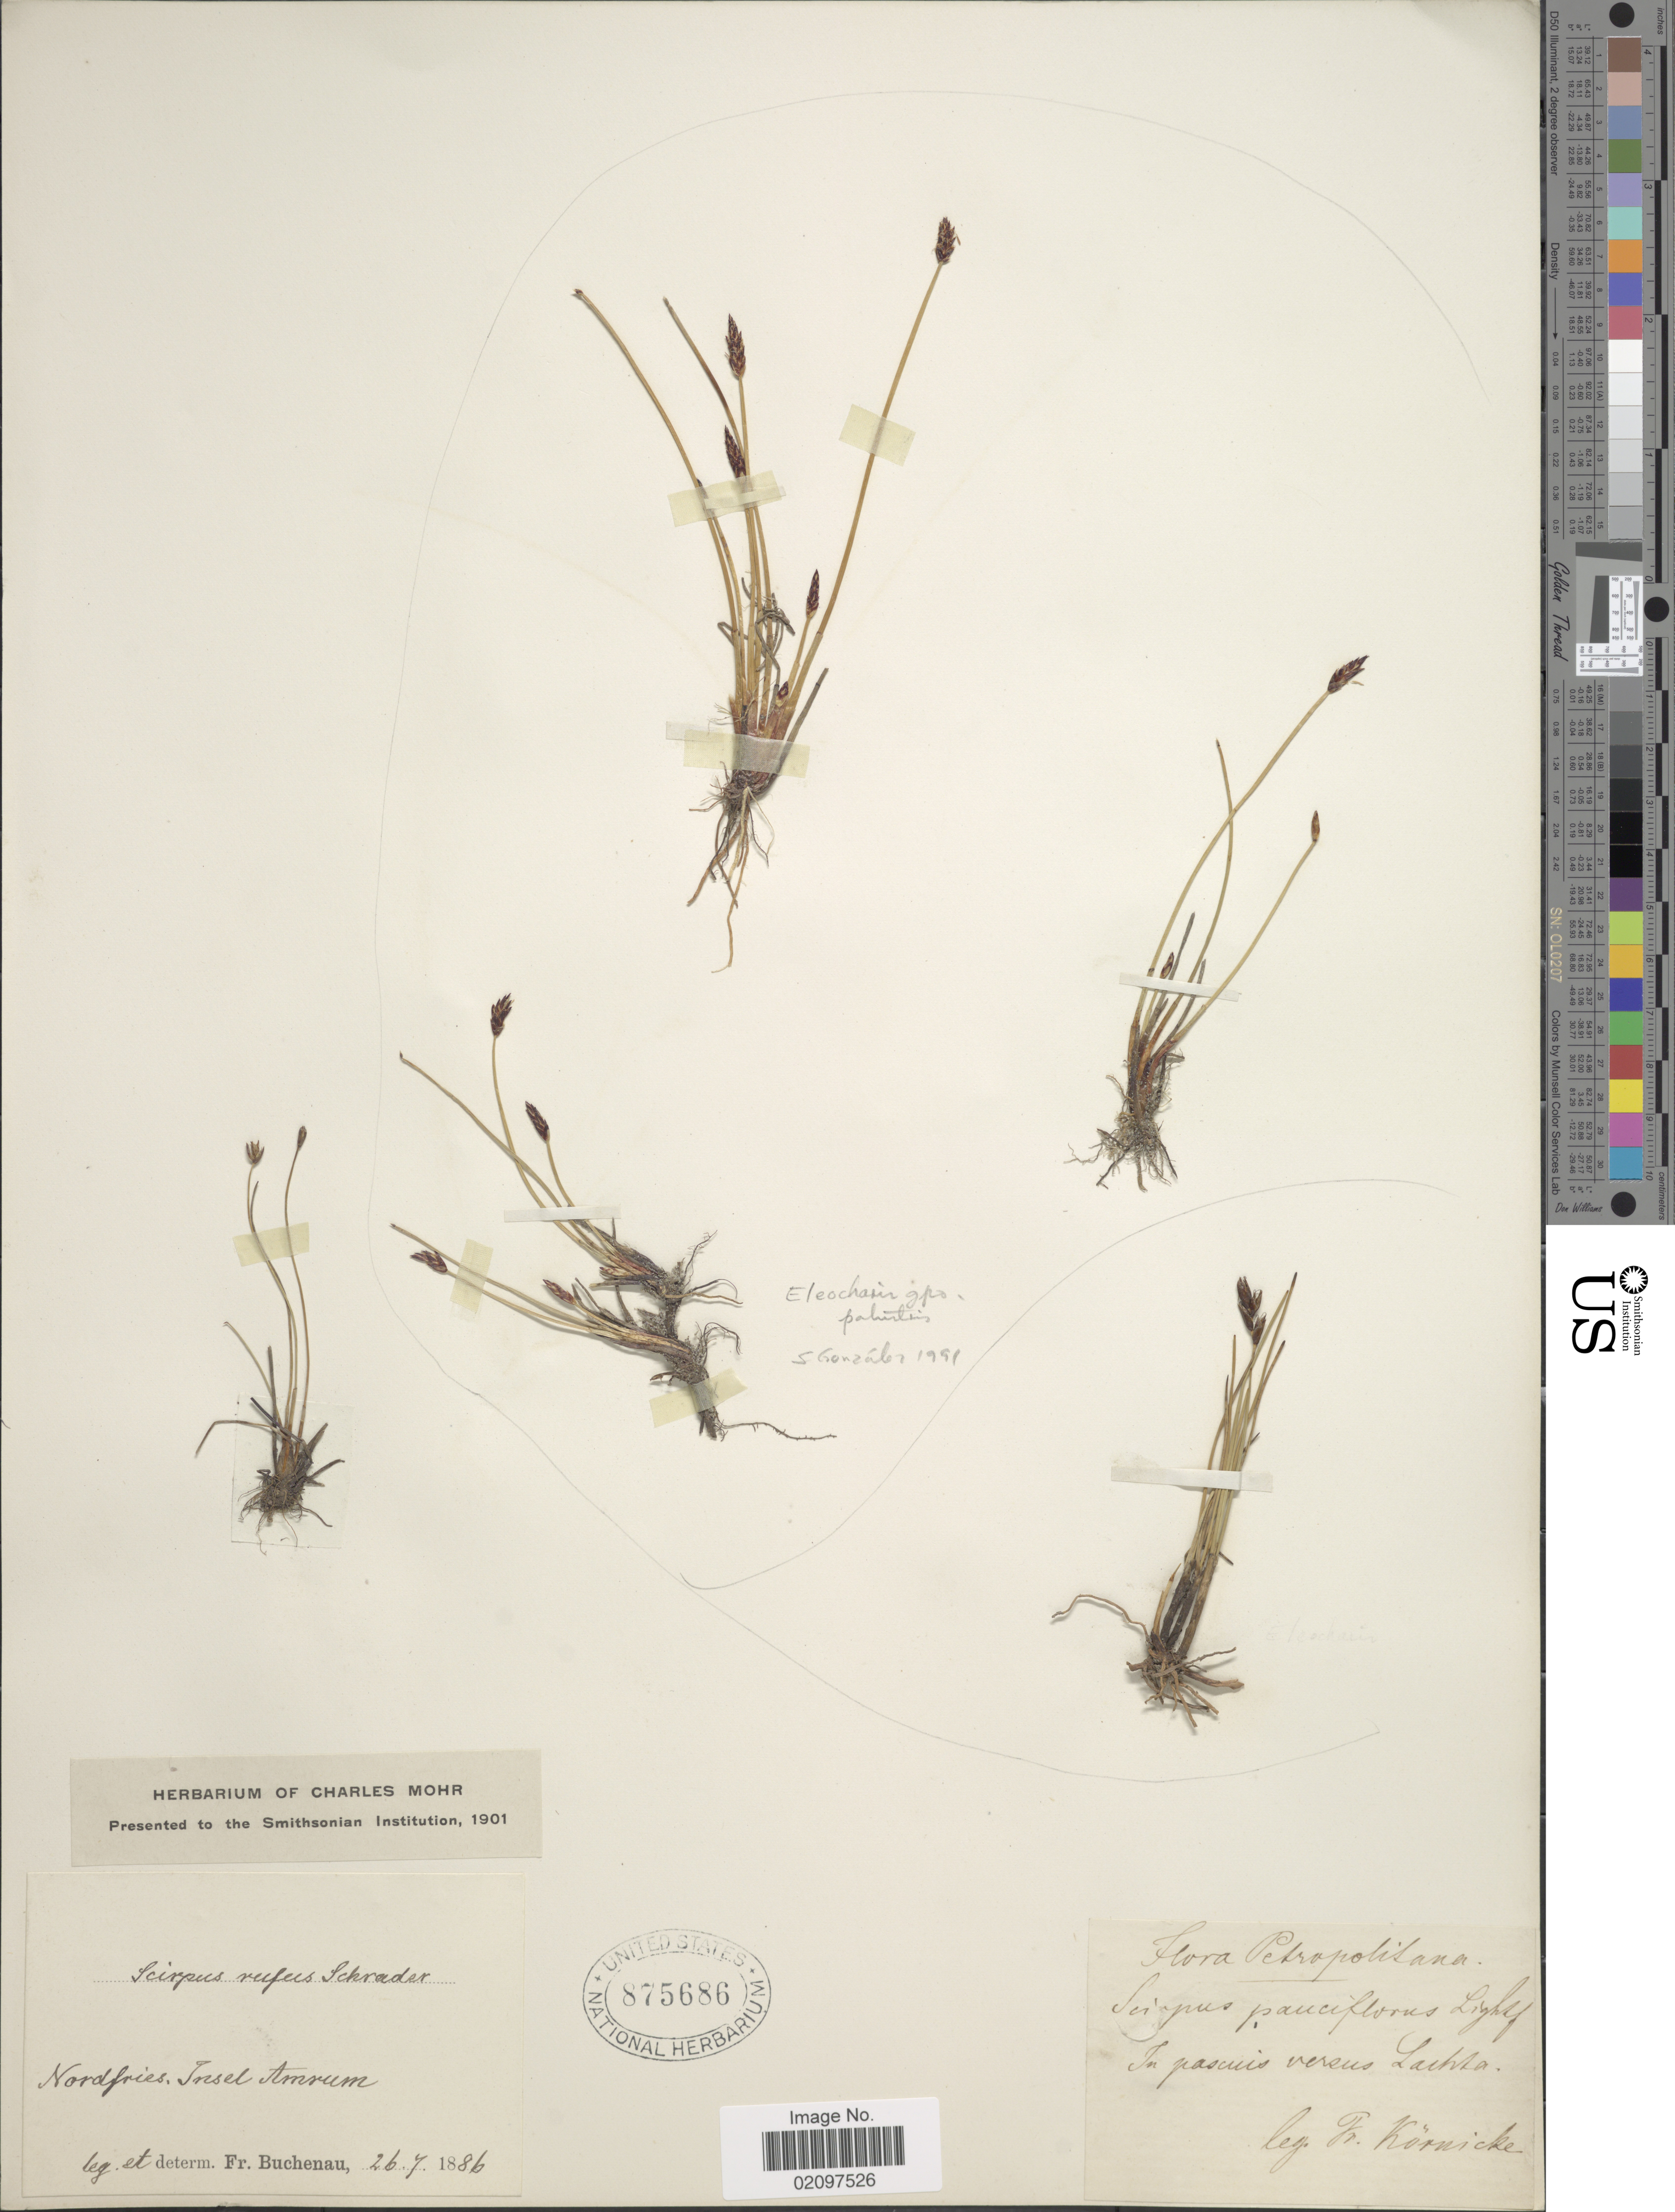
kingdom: Plantae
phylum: Tracheophyta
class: Liliopsida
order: Poales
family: Cyperaceae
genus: Eleocharis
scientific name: Eleocharis quinqueflora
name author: (Hartmann) O. Schwarz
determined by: Strong, Mark T., (BOT), Smithsonian Institution - National Museum of Natural History (UNITED STATES)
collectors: F. Buchenau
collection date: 1886-07-26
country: Germany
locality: Nordfries, Insel Amrum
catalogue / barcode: US 875686